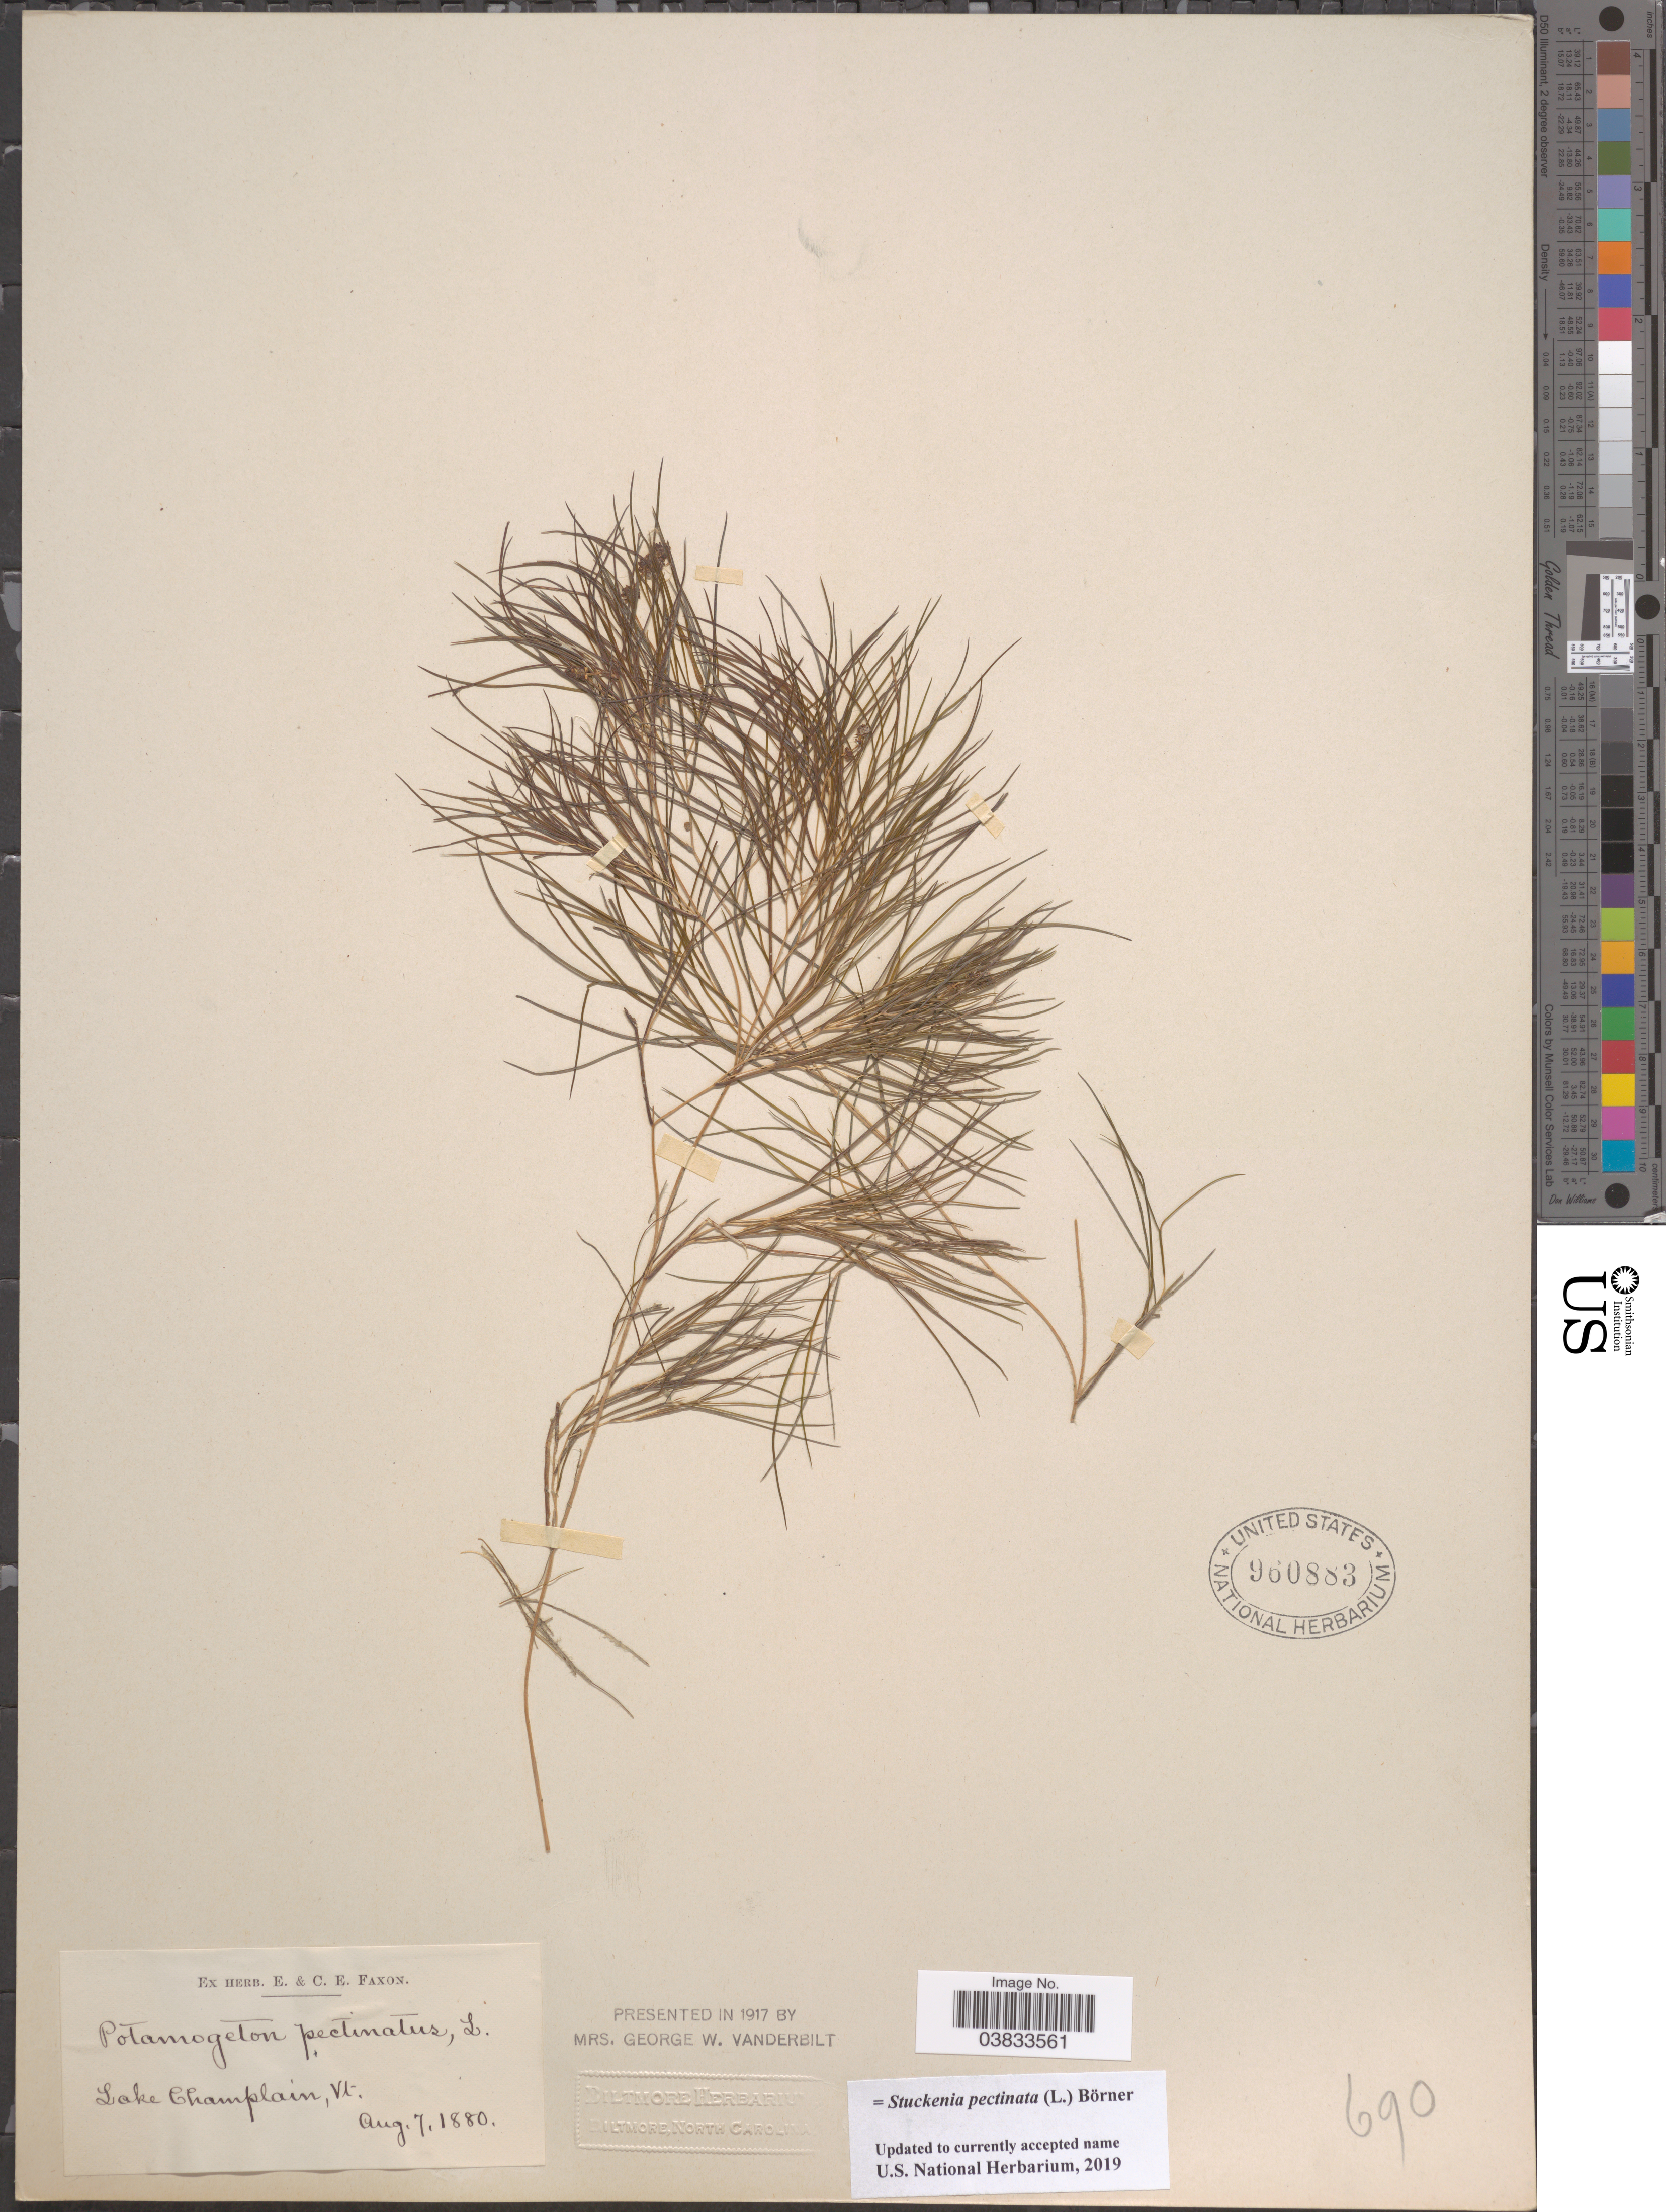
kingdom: Plantae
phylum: Tracheophyta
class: Liliopsida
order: Alismatales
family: Potamogetonaceae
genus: Stuckenia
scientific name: Stuckenia pectinata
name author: (L.) Börner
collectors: ex herb. E. & C.E. Faxon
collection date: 1880-08-07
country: United States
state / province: Vermont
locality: Lake Champlain.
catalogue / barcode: US 960883